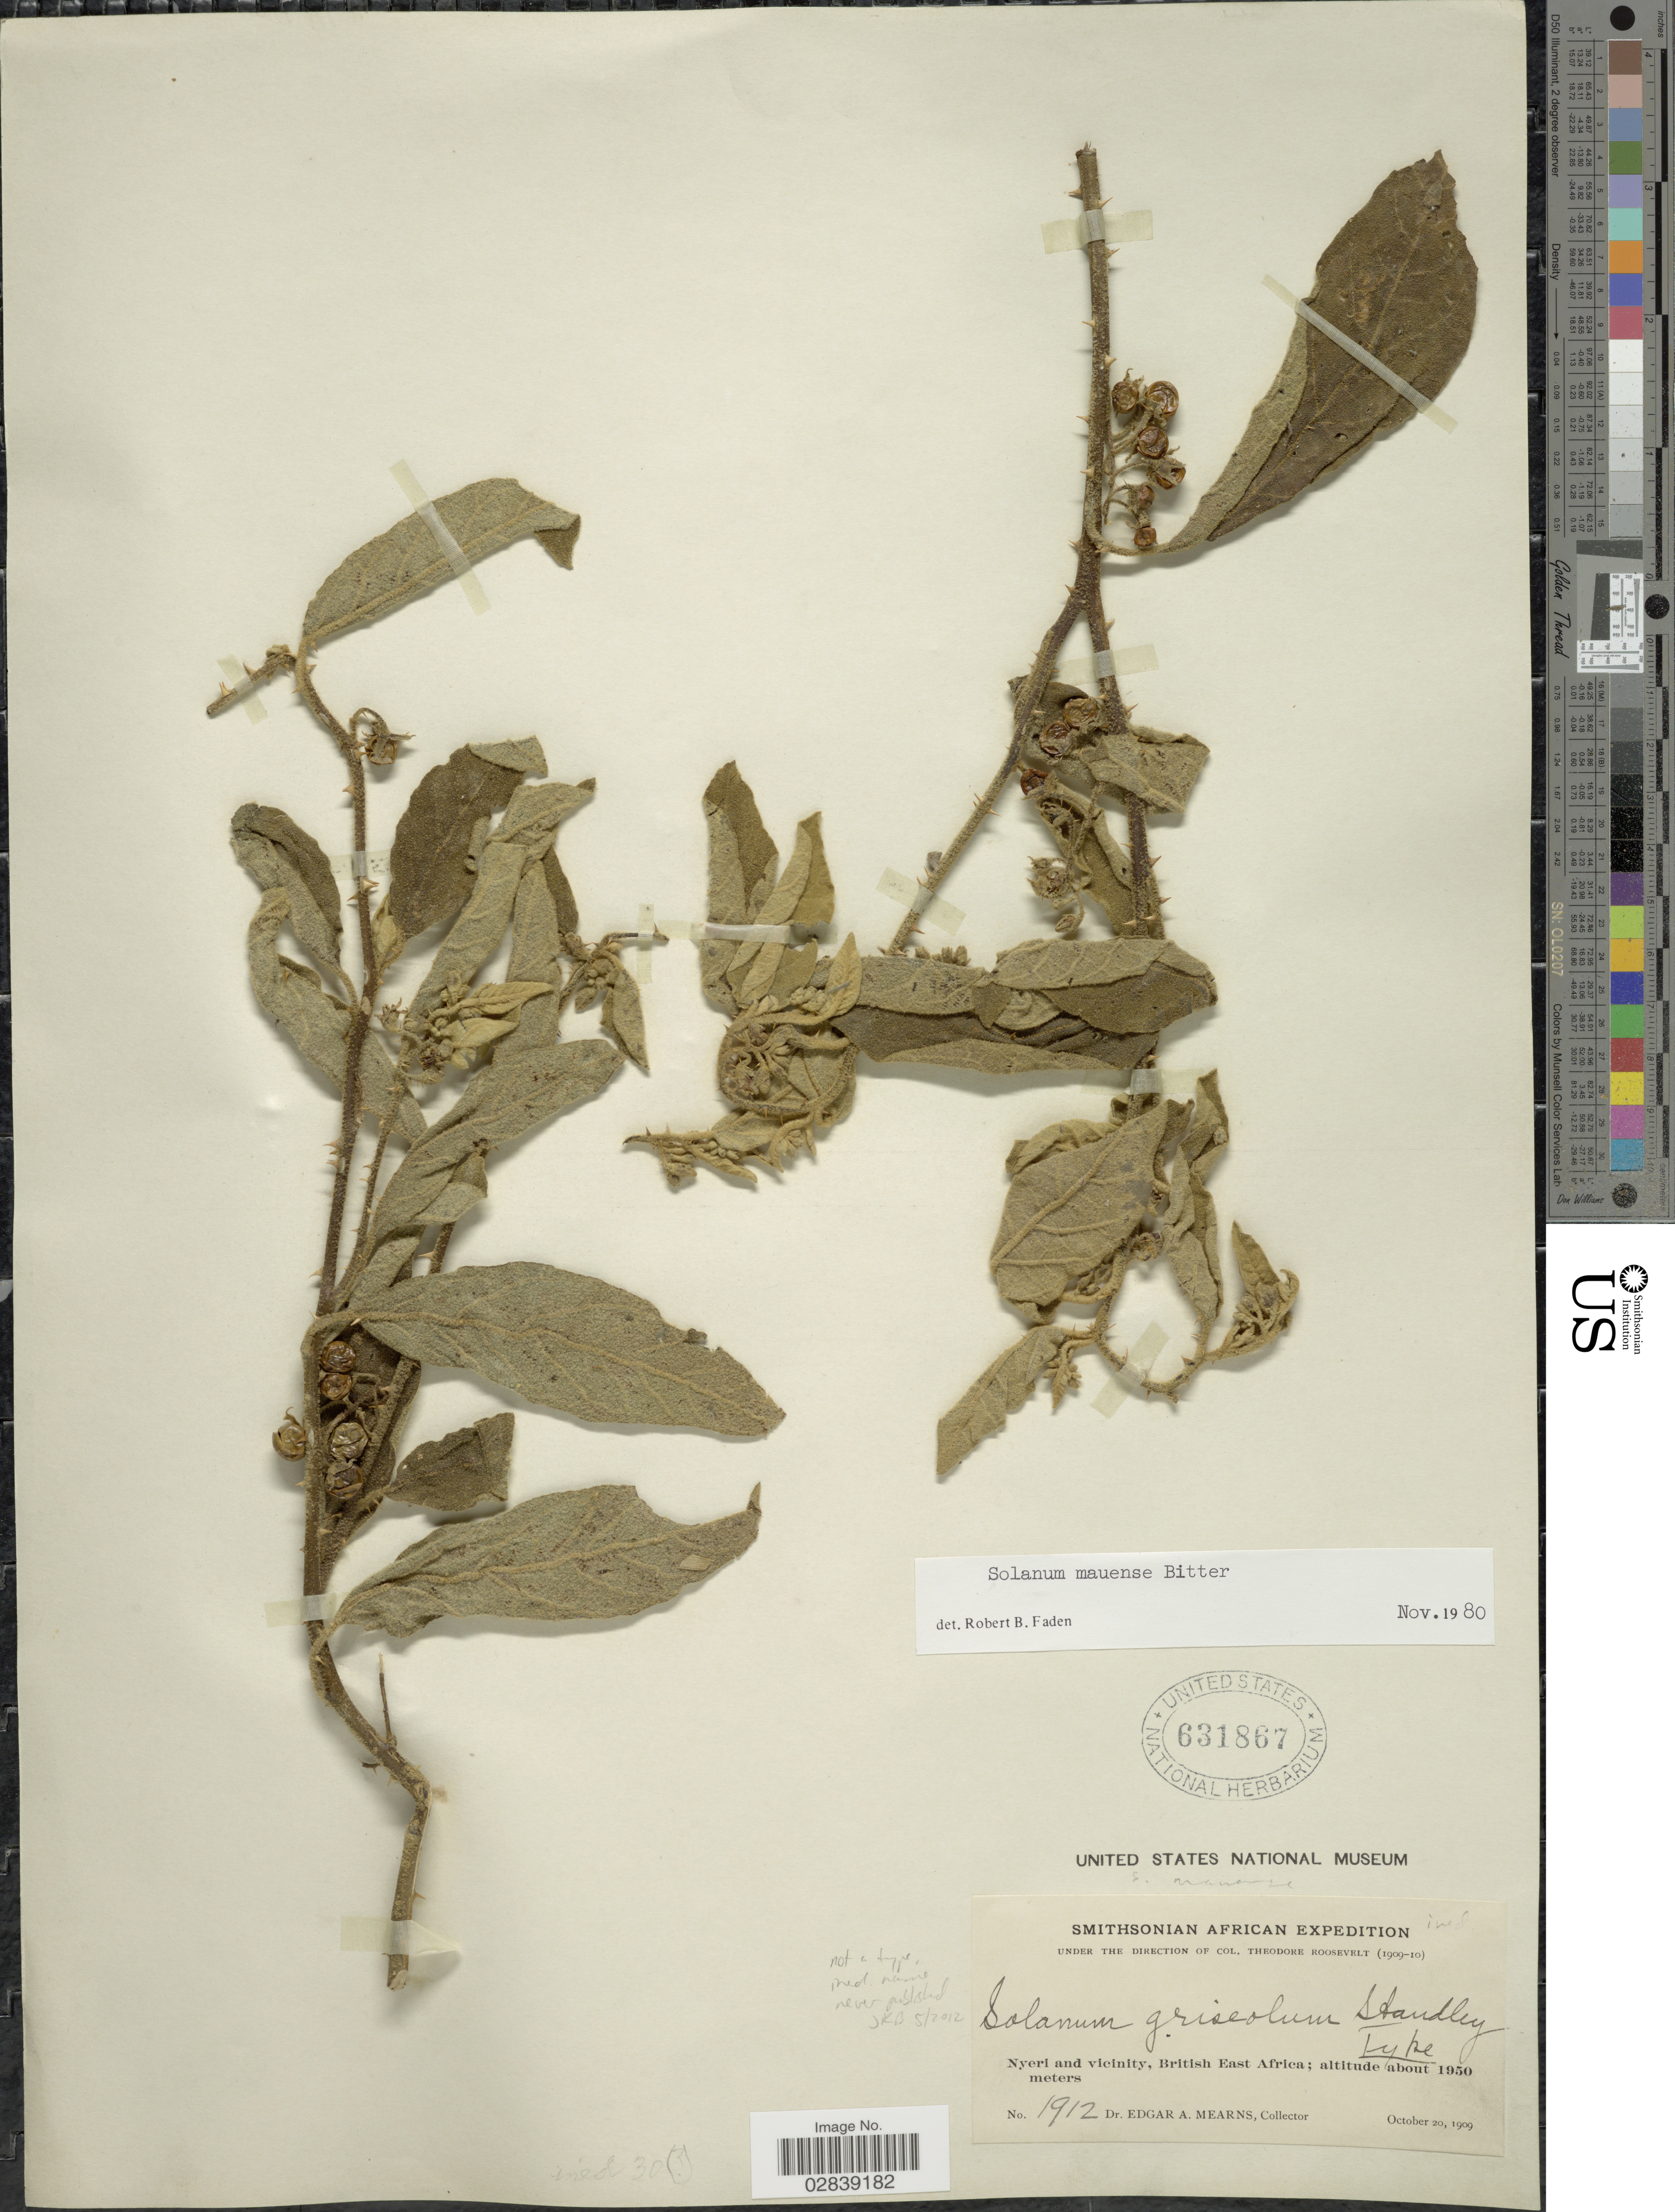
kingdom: Plantae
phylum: Tracheophyta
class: Magnoliopsida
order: Solanales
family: Solanaceae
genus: Solanum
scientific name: Solanum mauense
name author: Bitter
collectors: E. A. Mearns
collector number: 1912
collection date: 1909-10-20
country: Kenya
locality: Nyeri and vicinity, British East Africa.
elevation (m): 1950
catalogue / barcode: US 631867